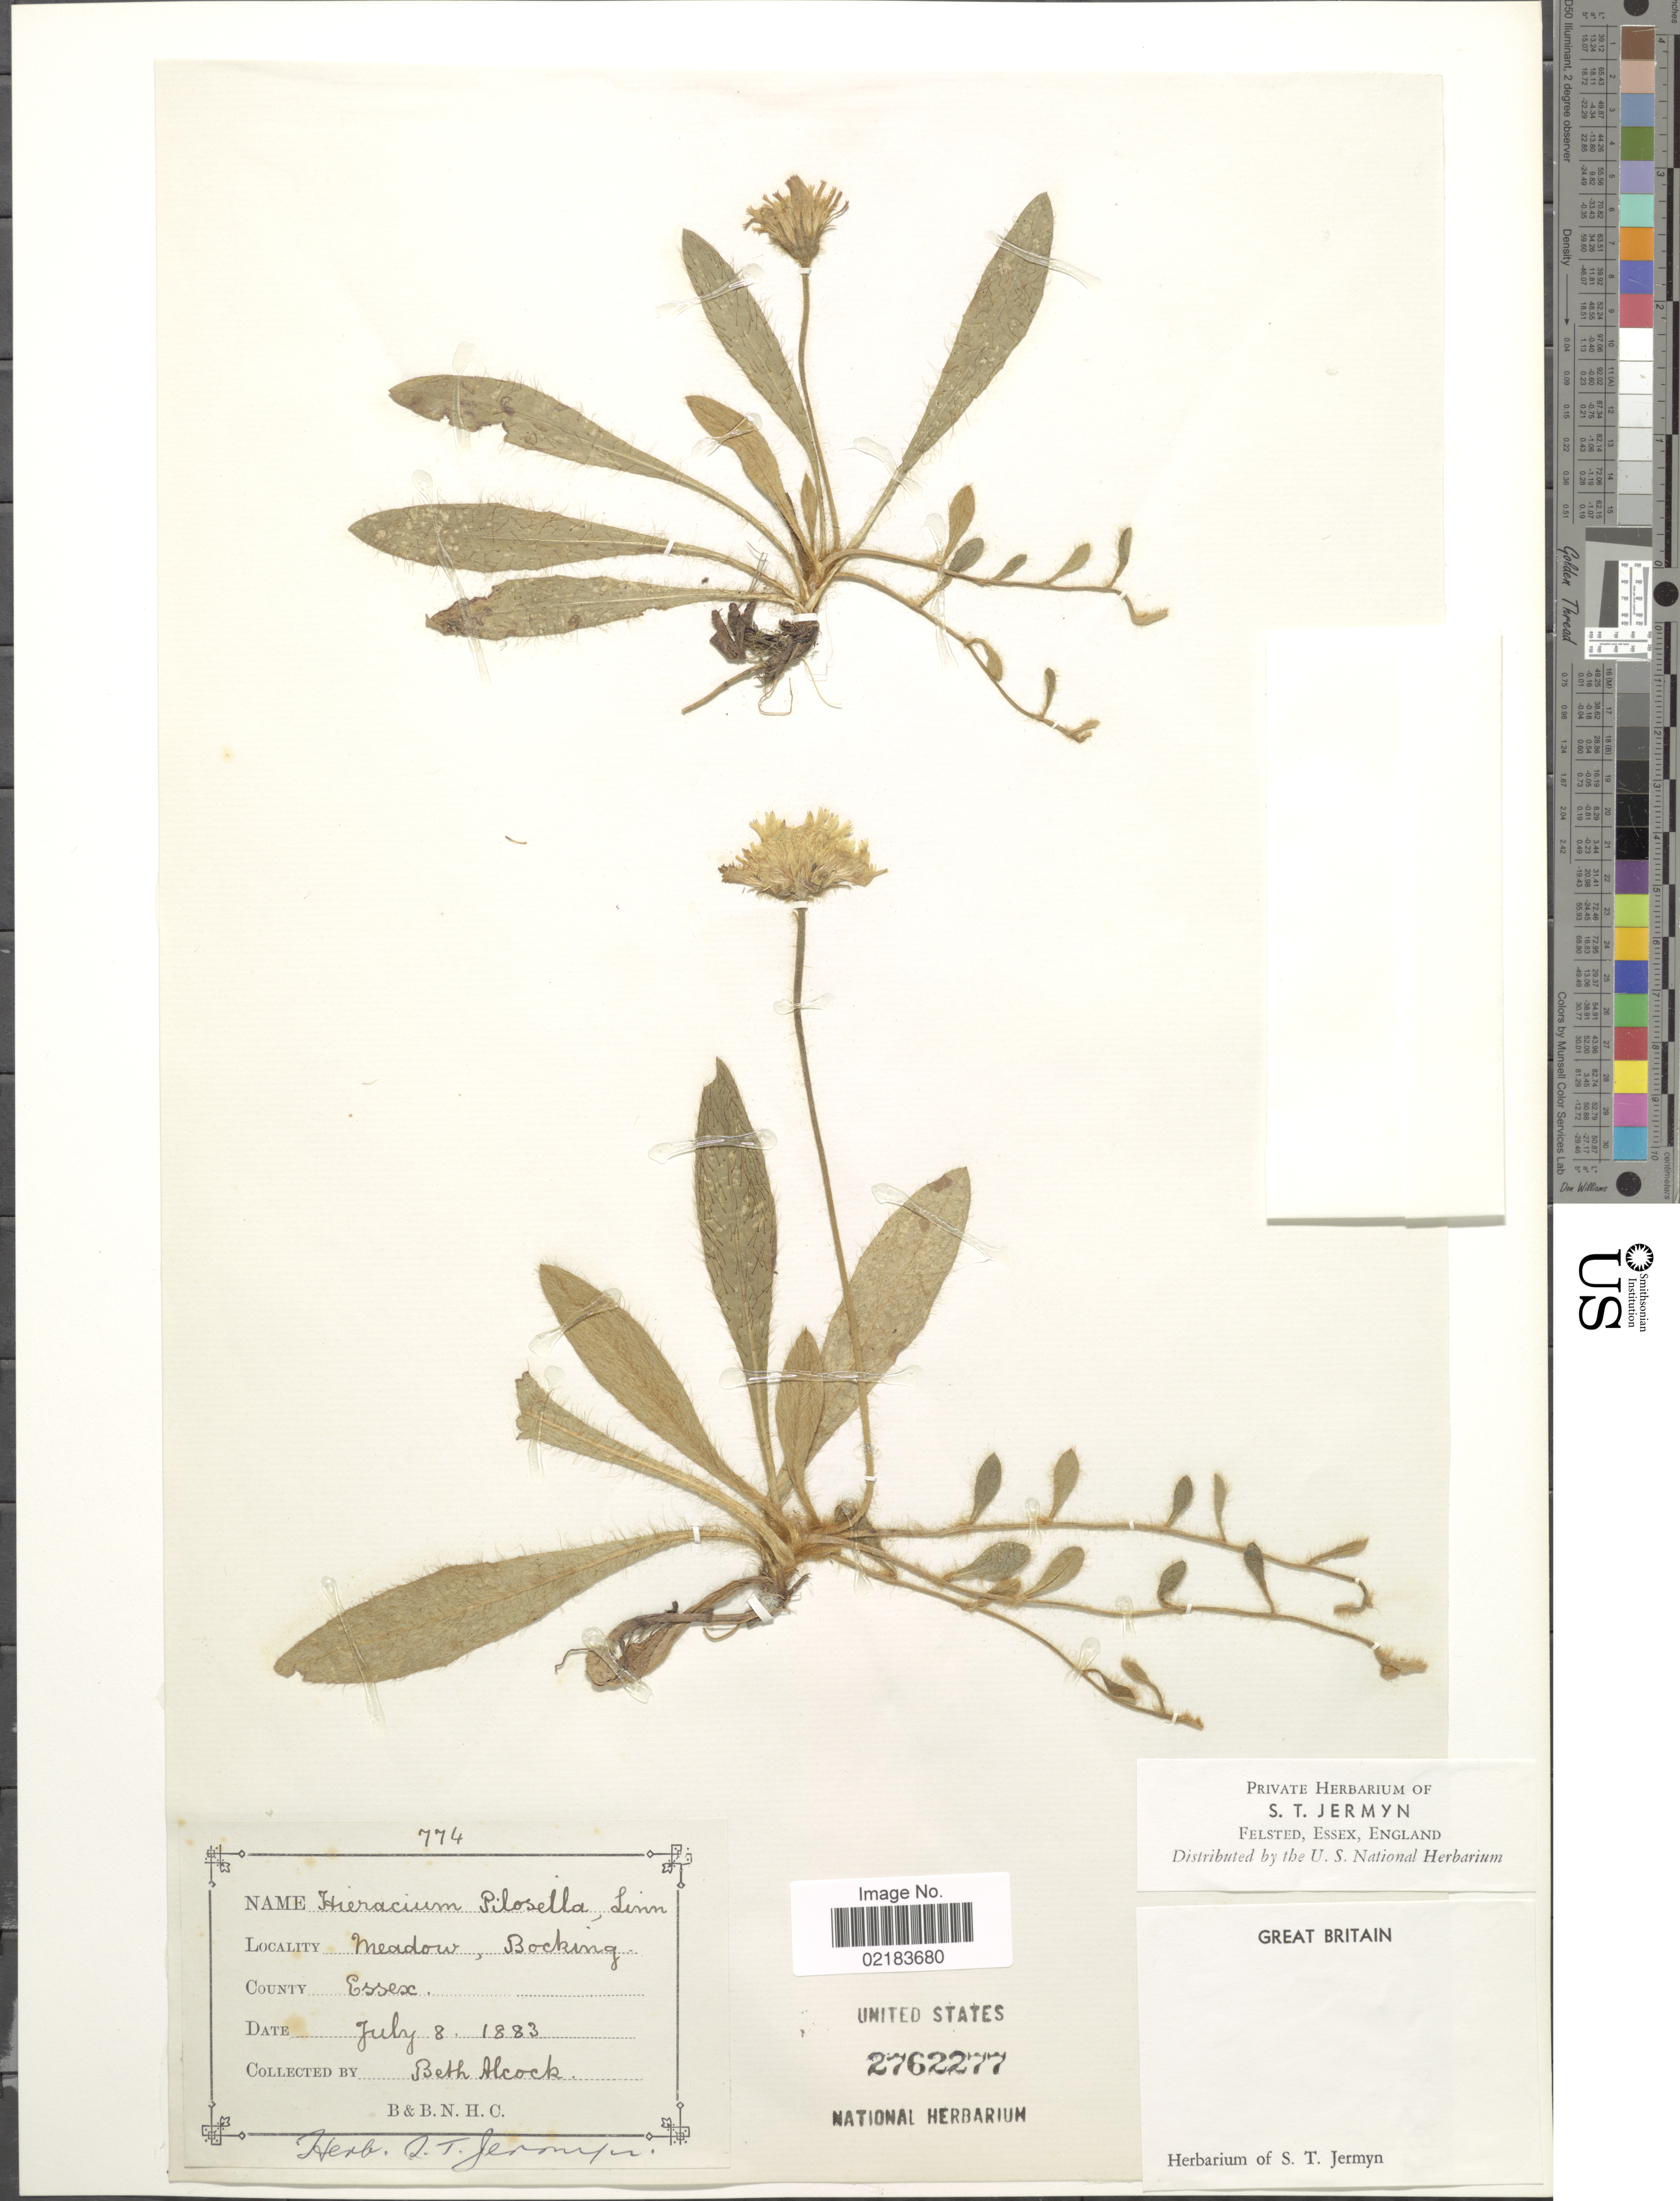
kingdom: Plantae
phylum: Tracheophyta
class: Magnoliopsida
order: Asterales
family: Asteraceae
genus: Pilosella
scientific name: Pilosella officinarum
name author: Vaill.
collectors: B. Alcock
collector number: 774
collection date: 1883-07-08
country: United Kingdom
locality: Great Britain. Meadow, Bocking. County Essex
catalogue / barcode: US 2762277